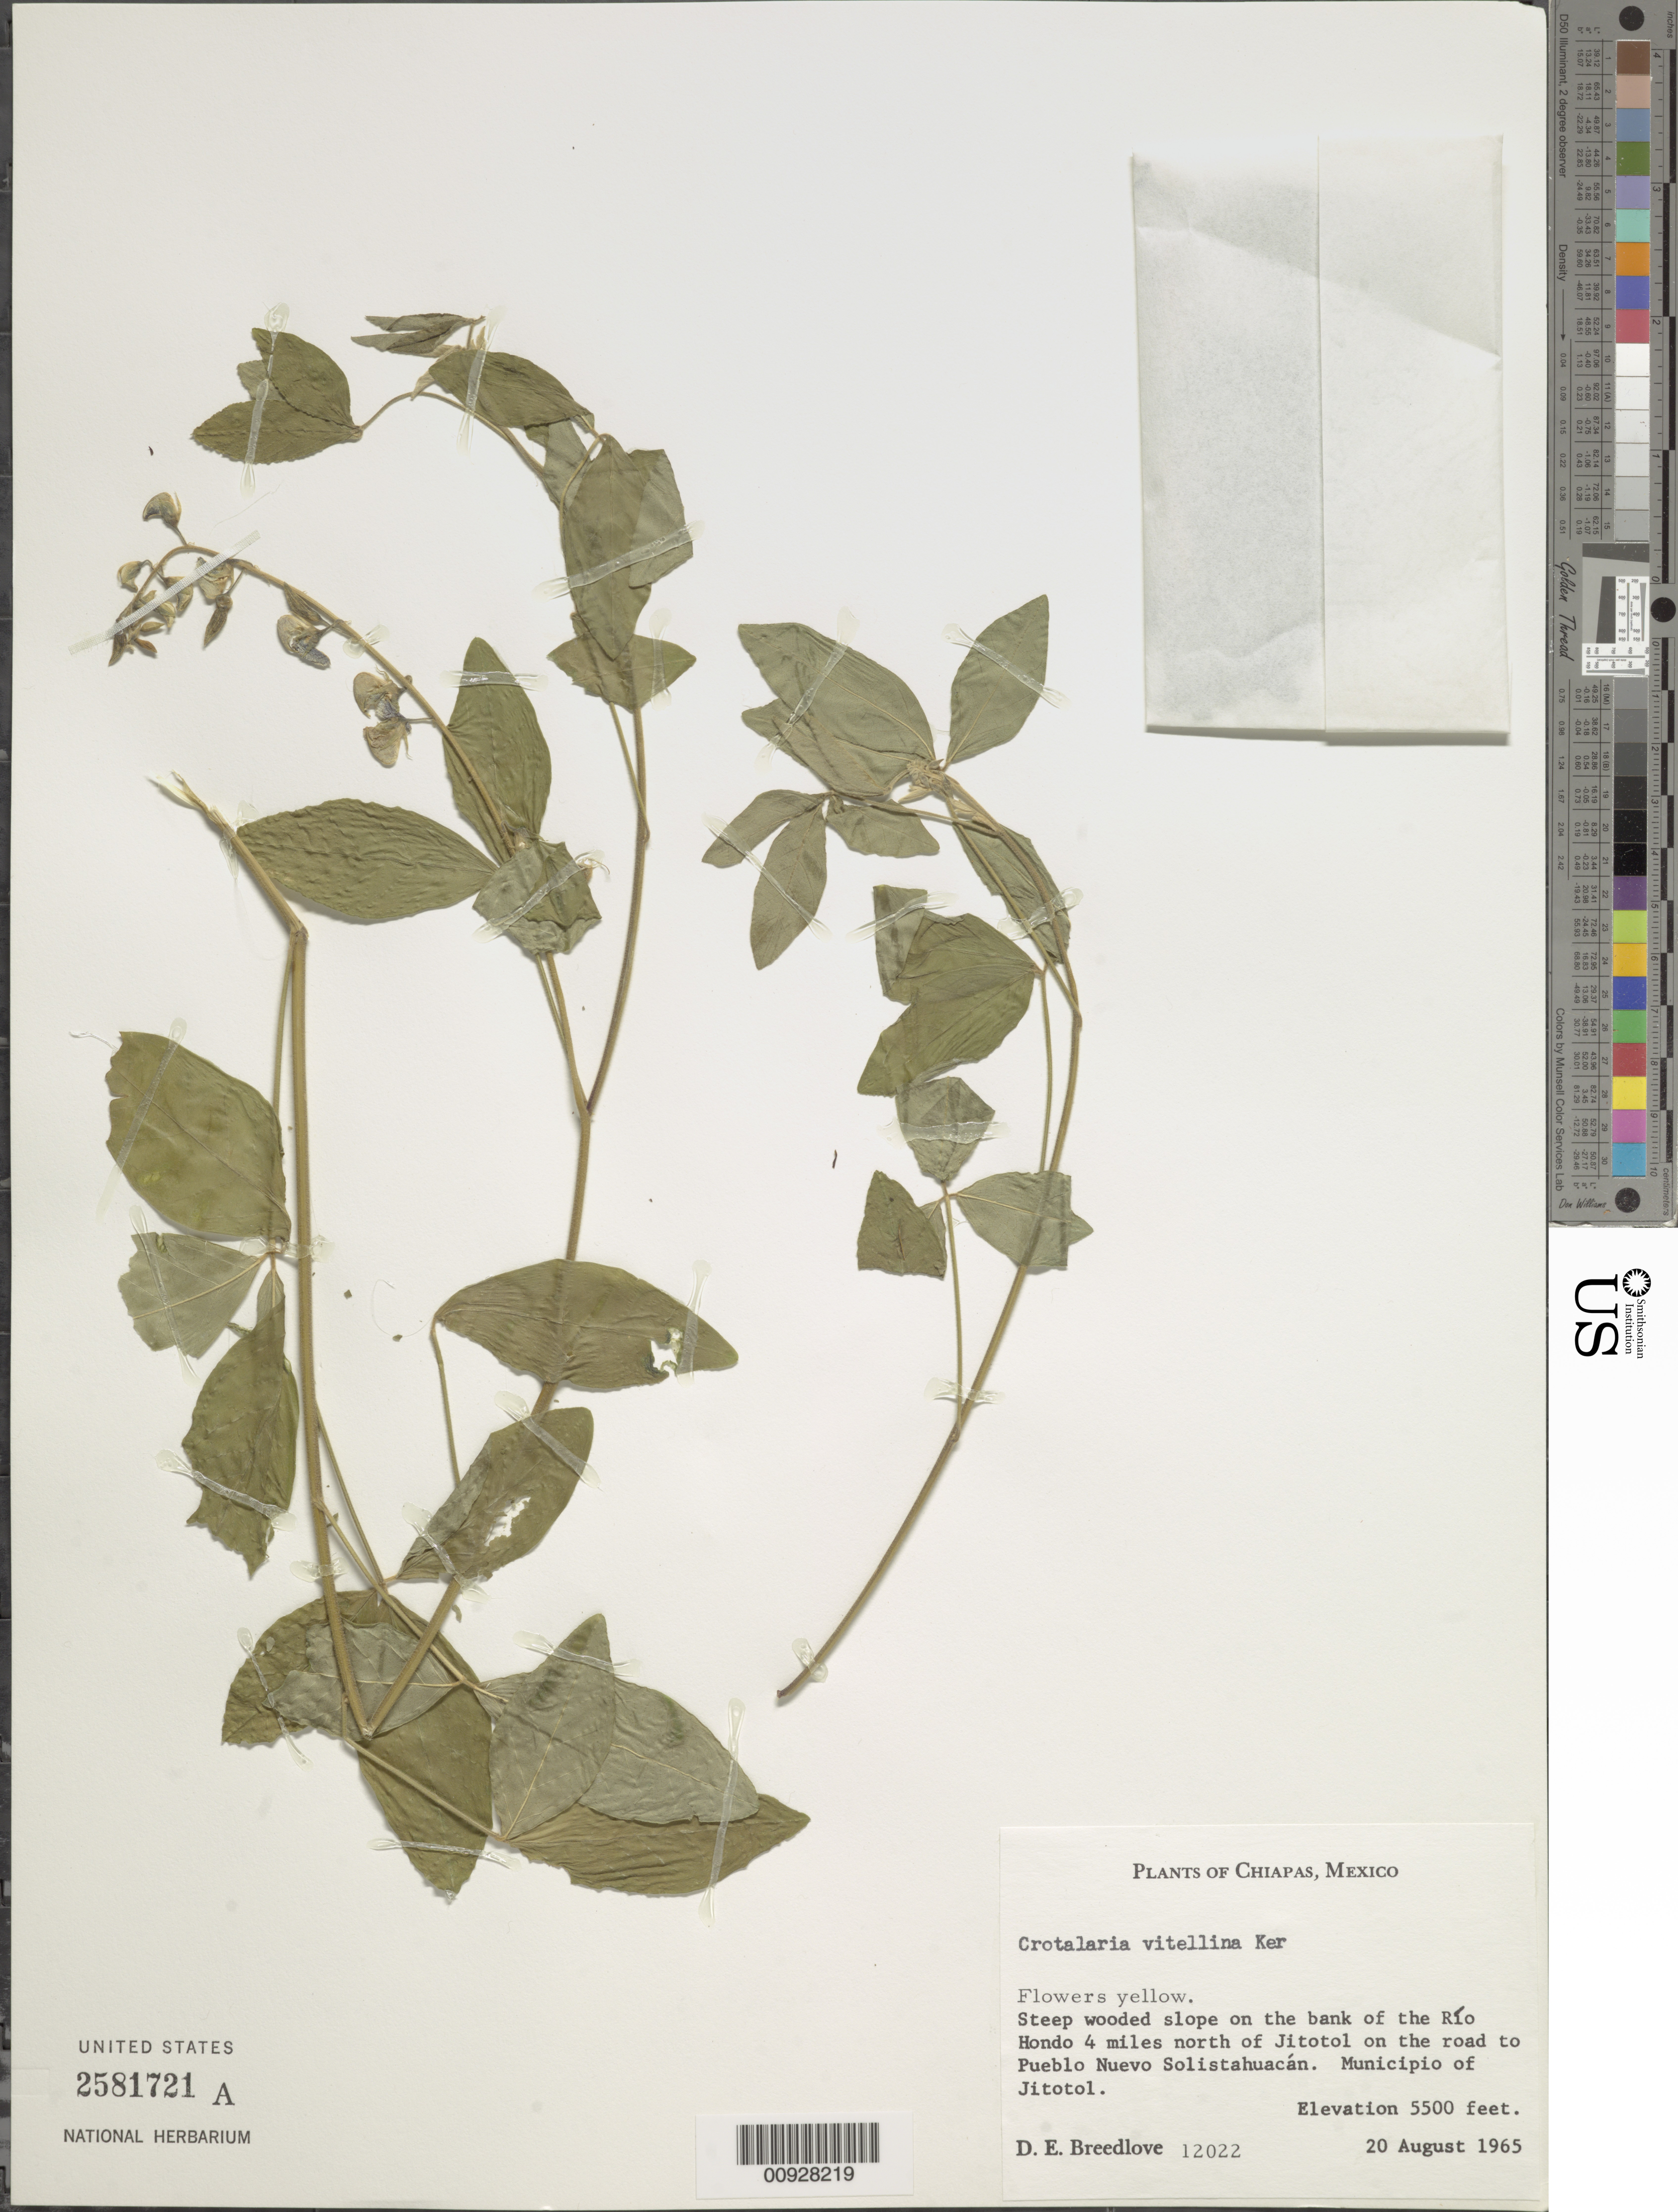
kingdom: Plantae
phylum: Tracheophyta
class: Magnoliopsida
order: Fabales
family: Fabaceae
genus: Crotalaria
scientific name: Crotalaria sp.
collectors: D. E. Breedlove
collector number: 12022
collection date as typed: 20 Aug 1965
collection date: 1965-08-20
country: Mexico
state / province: Chiapas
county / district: Jitotol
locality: On the bank of the Río Hondo 4 miles north of Jitotol on the road to Pueblo Nuevo Solistahuacán. Municipio of Jitotol, Chiapas.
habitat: Steep wooded slope on the bank of the Río.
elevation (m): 1676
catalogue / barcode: US 2581721A